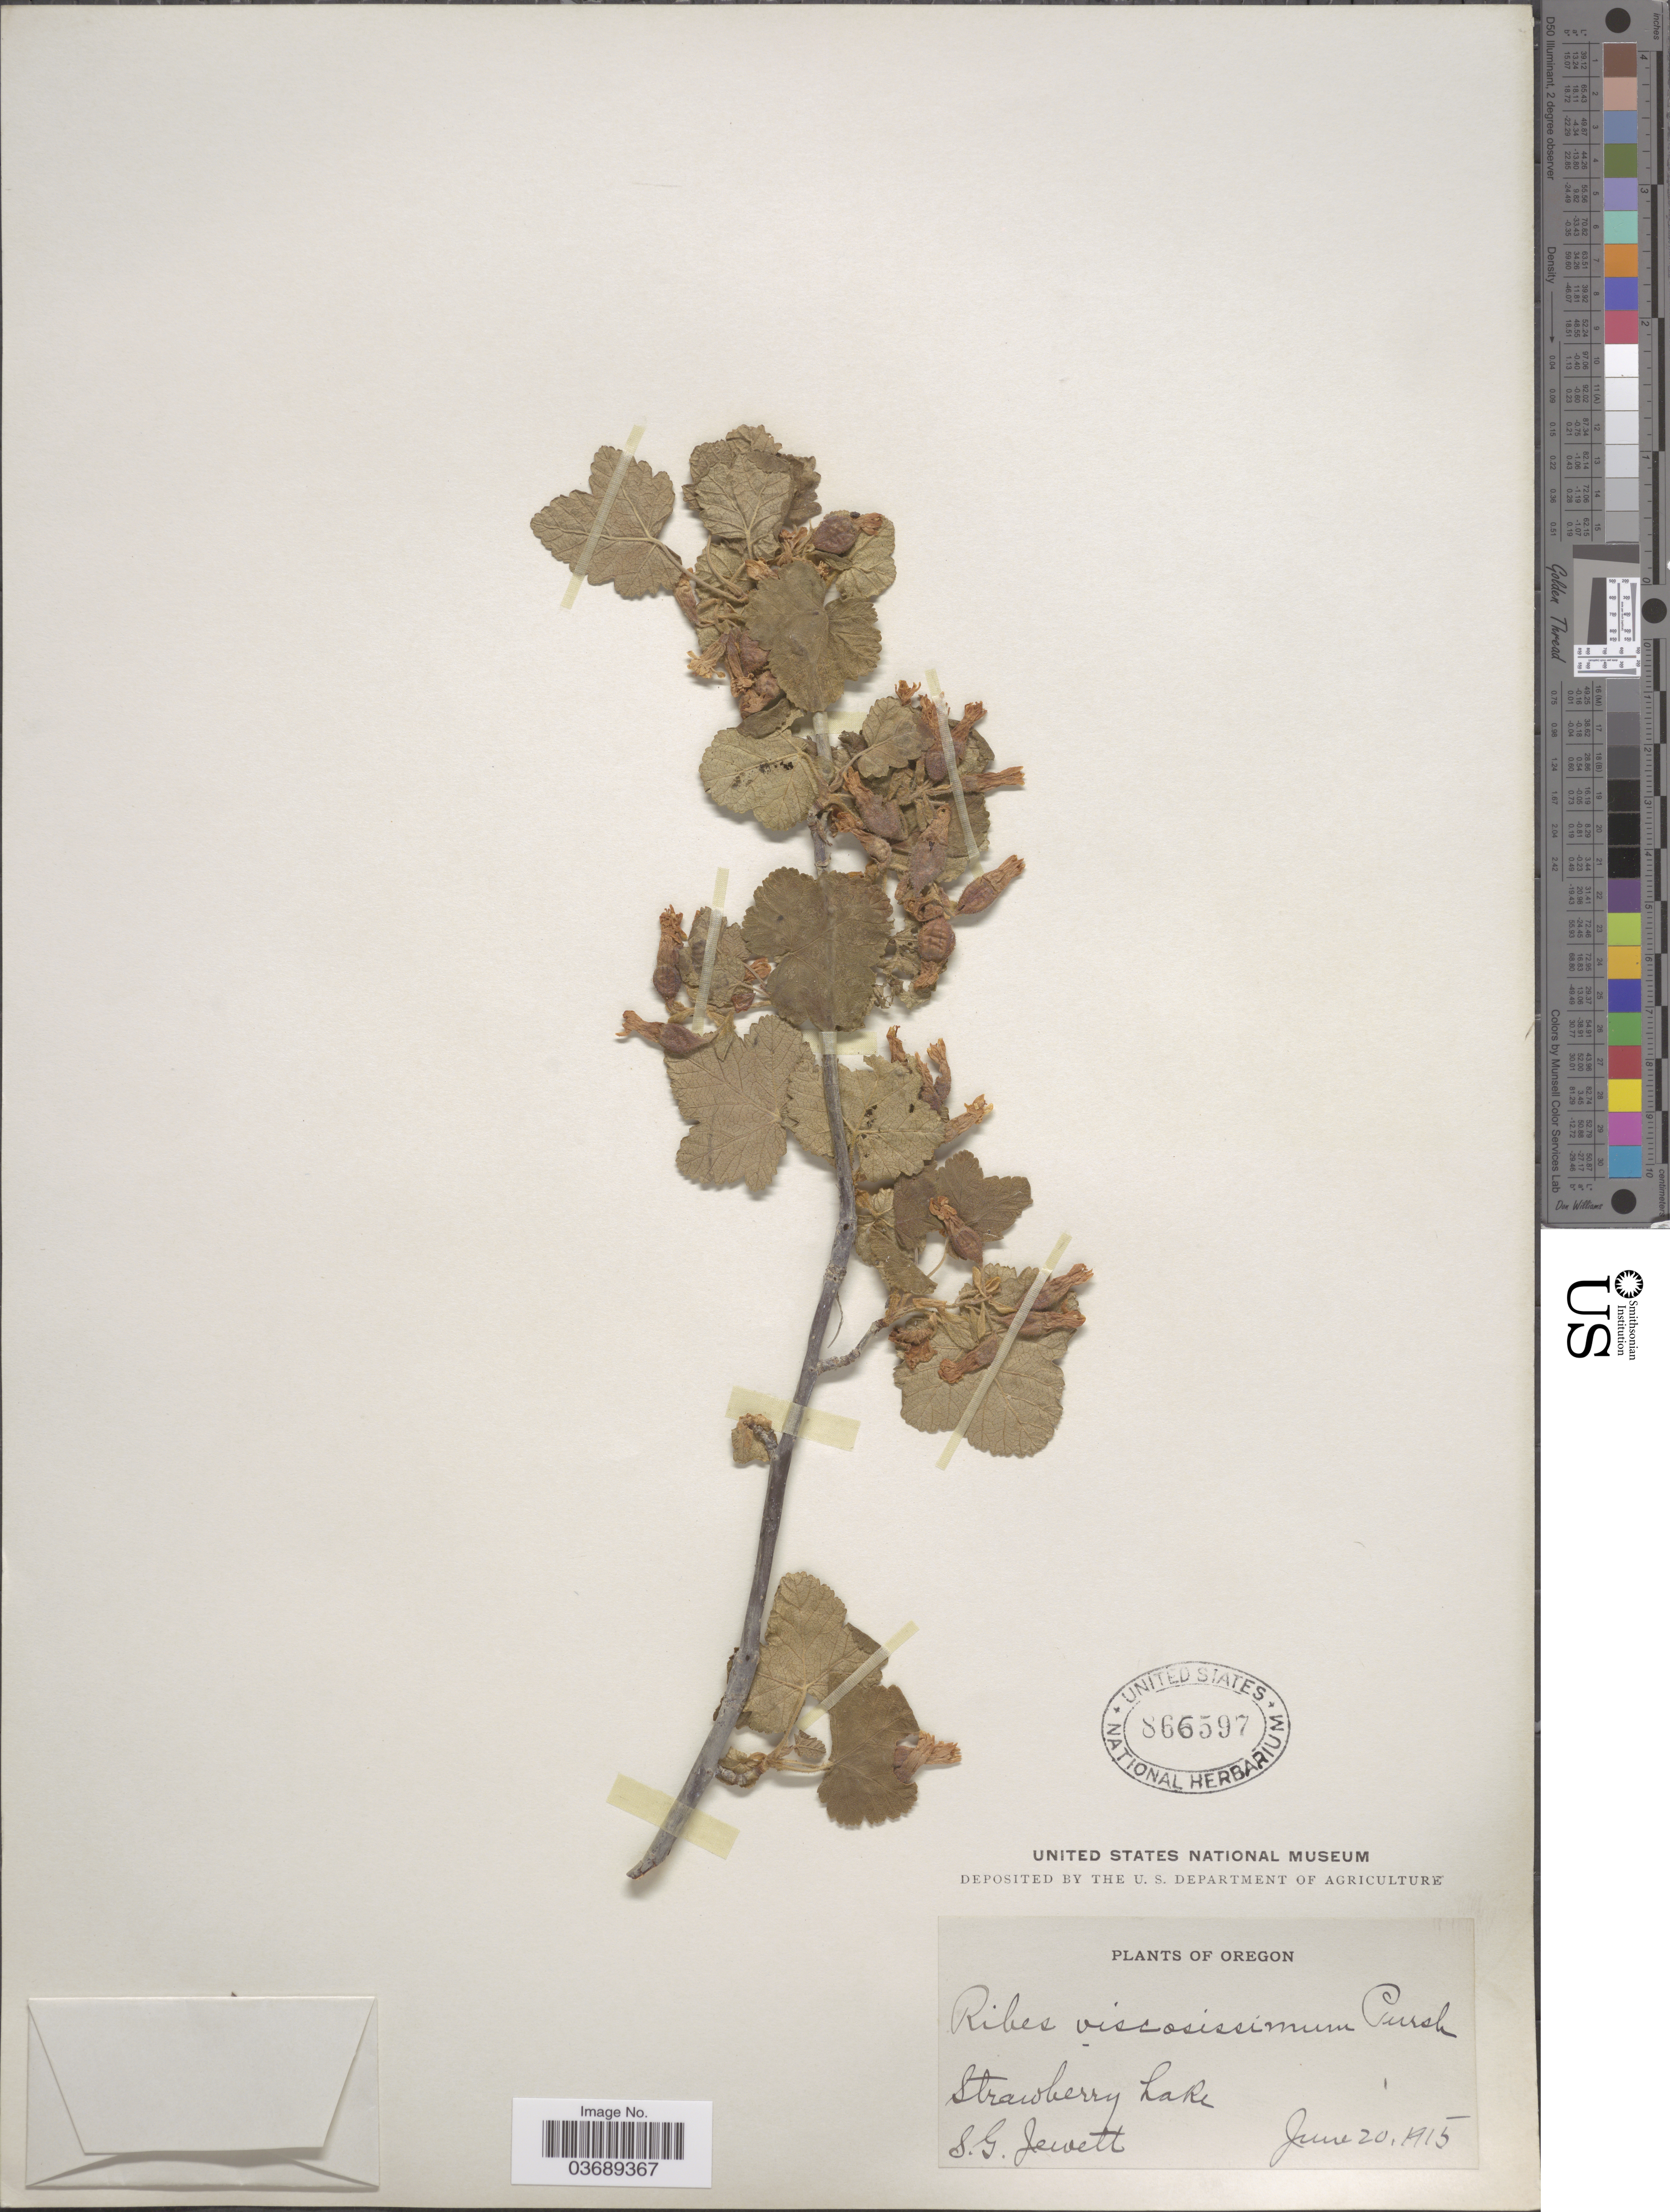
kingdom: Plantae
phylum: Tracheophyta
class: Magnoliopsida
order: Saxifragales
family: Grossulariaceae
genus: Ribes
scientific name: Ribes viscosissimum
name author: Pursh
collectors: S. Jewett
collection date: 1915-06-20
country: United States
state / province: Oregon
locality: Strawberry Lake.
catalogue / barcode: US 866597